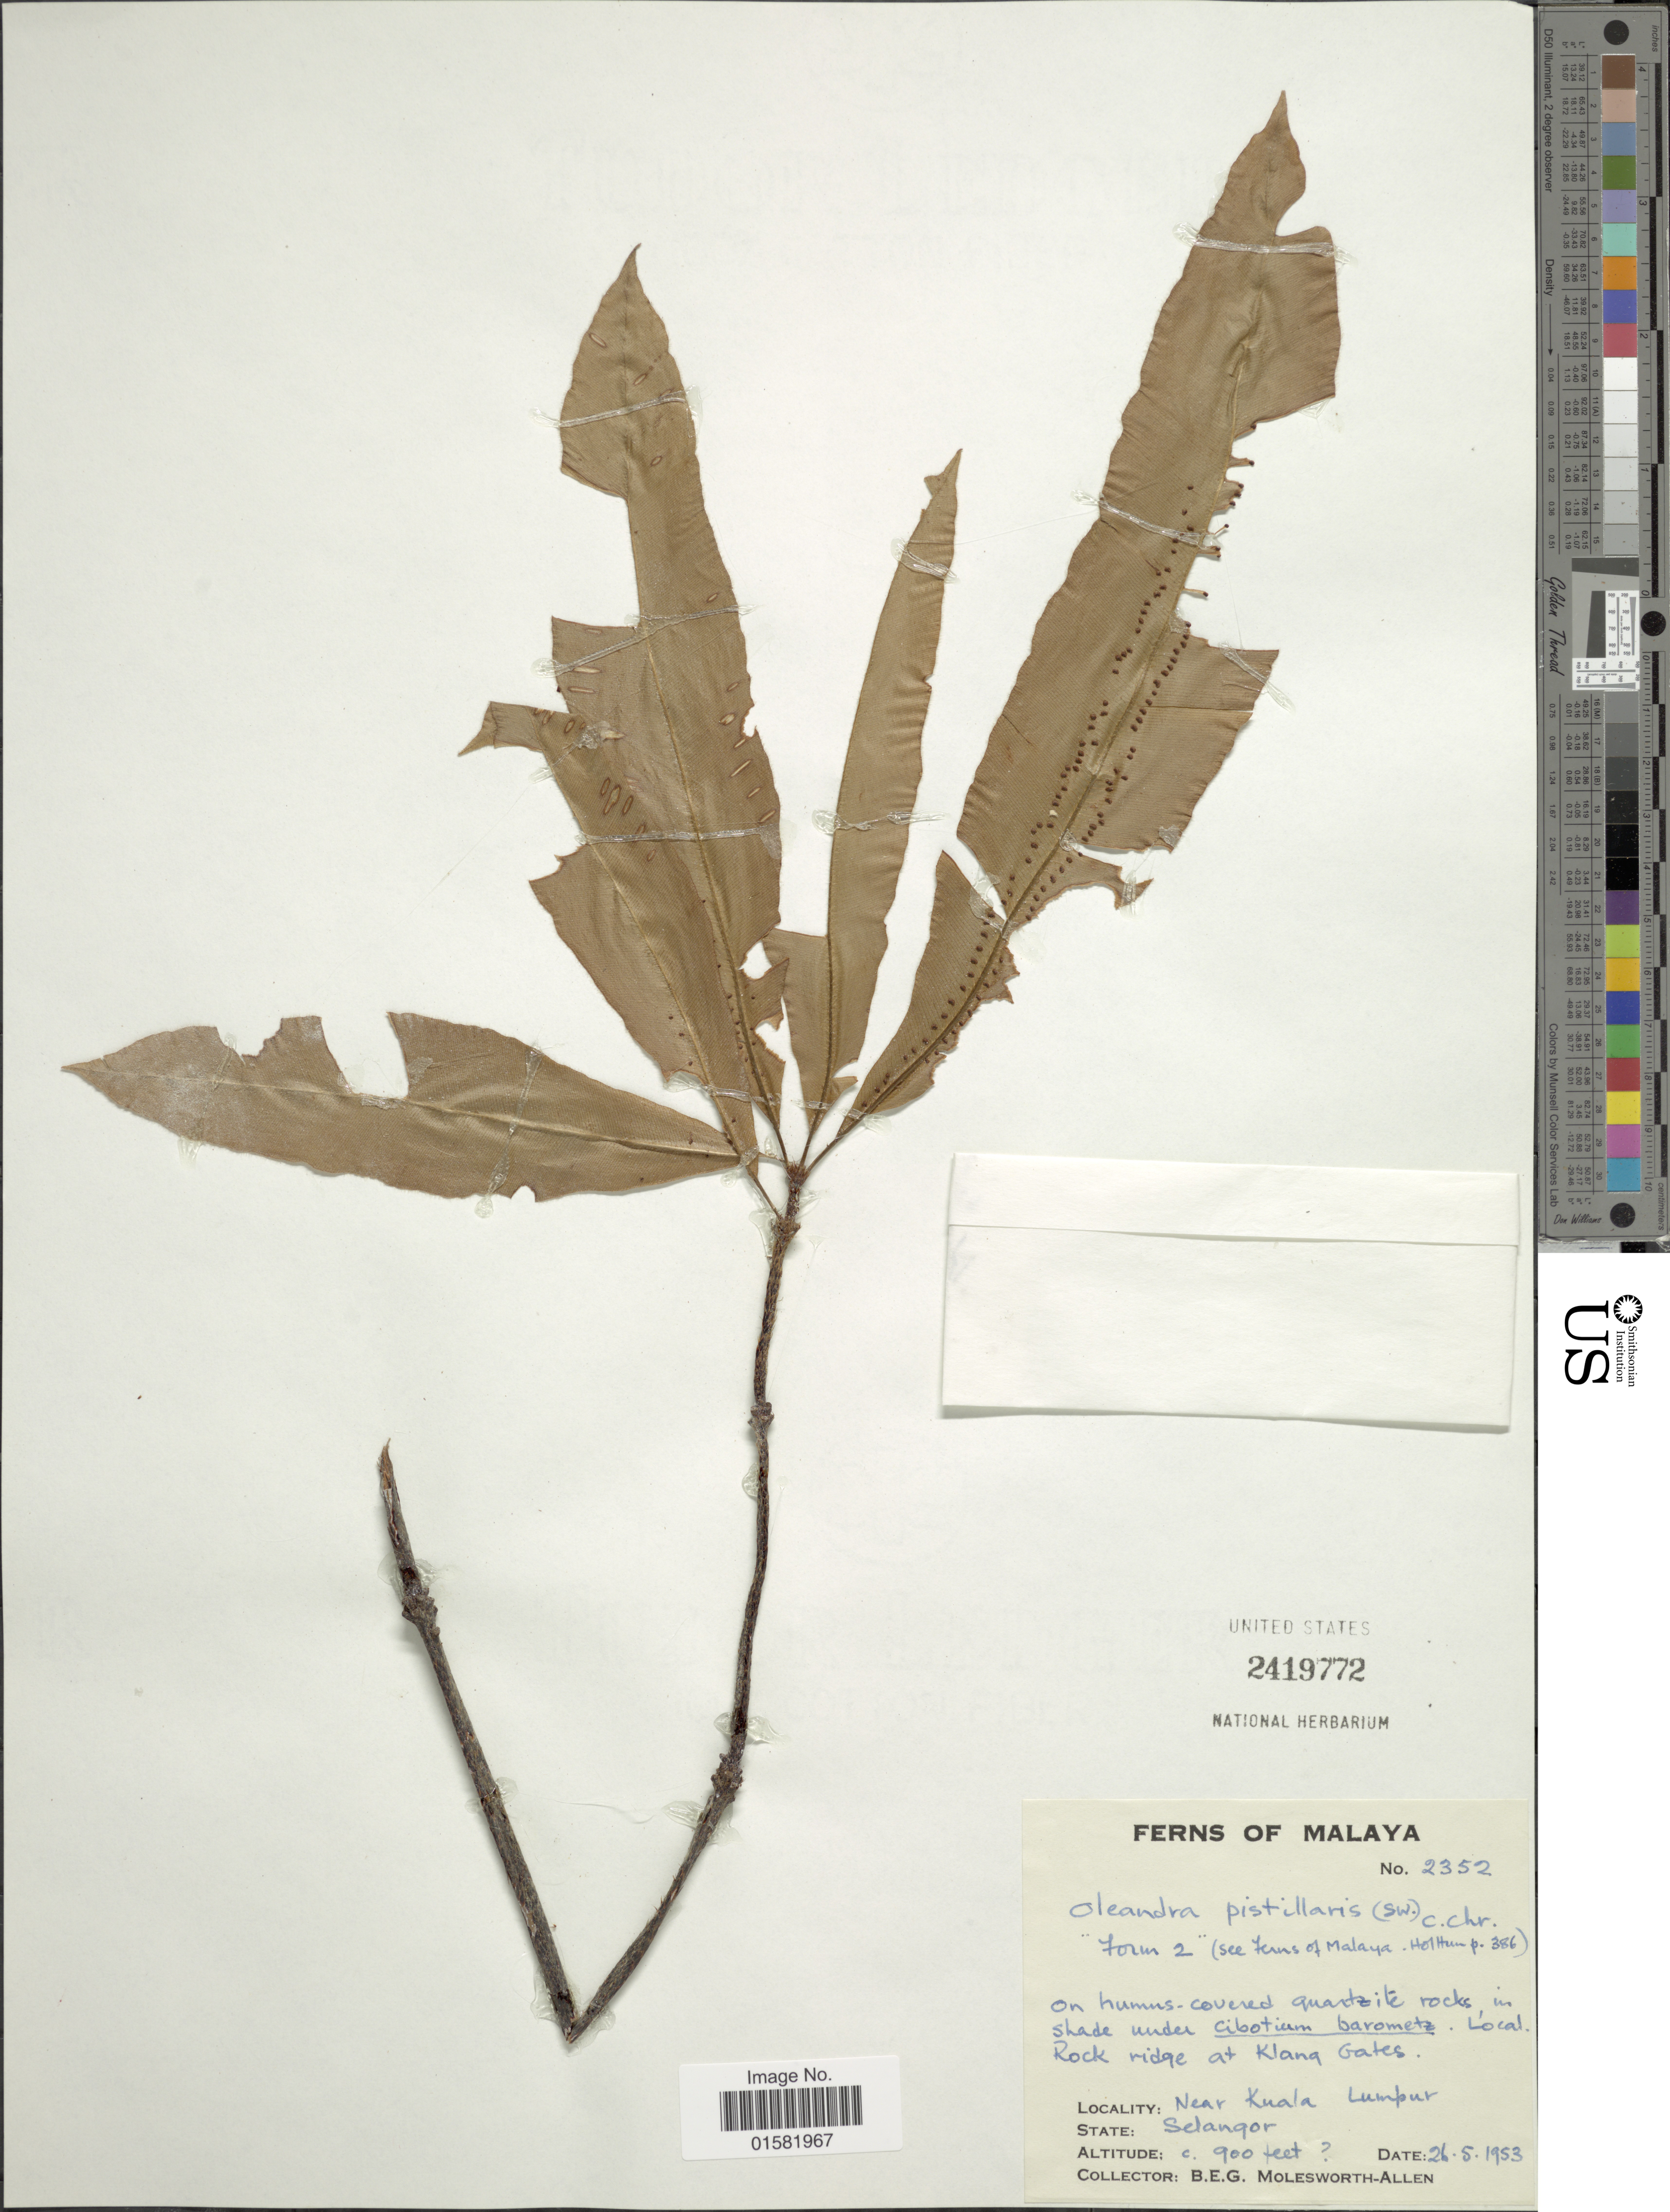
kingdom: Plantae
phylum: Tracheophyta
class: Polypodiopsida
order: Polypodiales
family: Oleandraceae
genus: Oleandra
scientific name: Oleandra pistillaris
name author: (Sw.) C. Chr.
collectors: B. E. G. Molesworth-Allen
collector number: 2352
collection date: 1953-05-26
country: Malaysia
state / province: Selangor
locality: Malaya, near Kula Lumpur, Selangor.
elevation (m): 274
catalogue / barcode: US 2419772